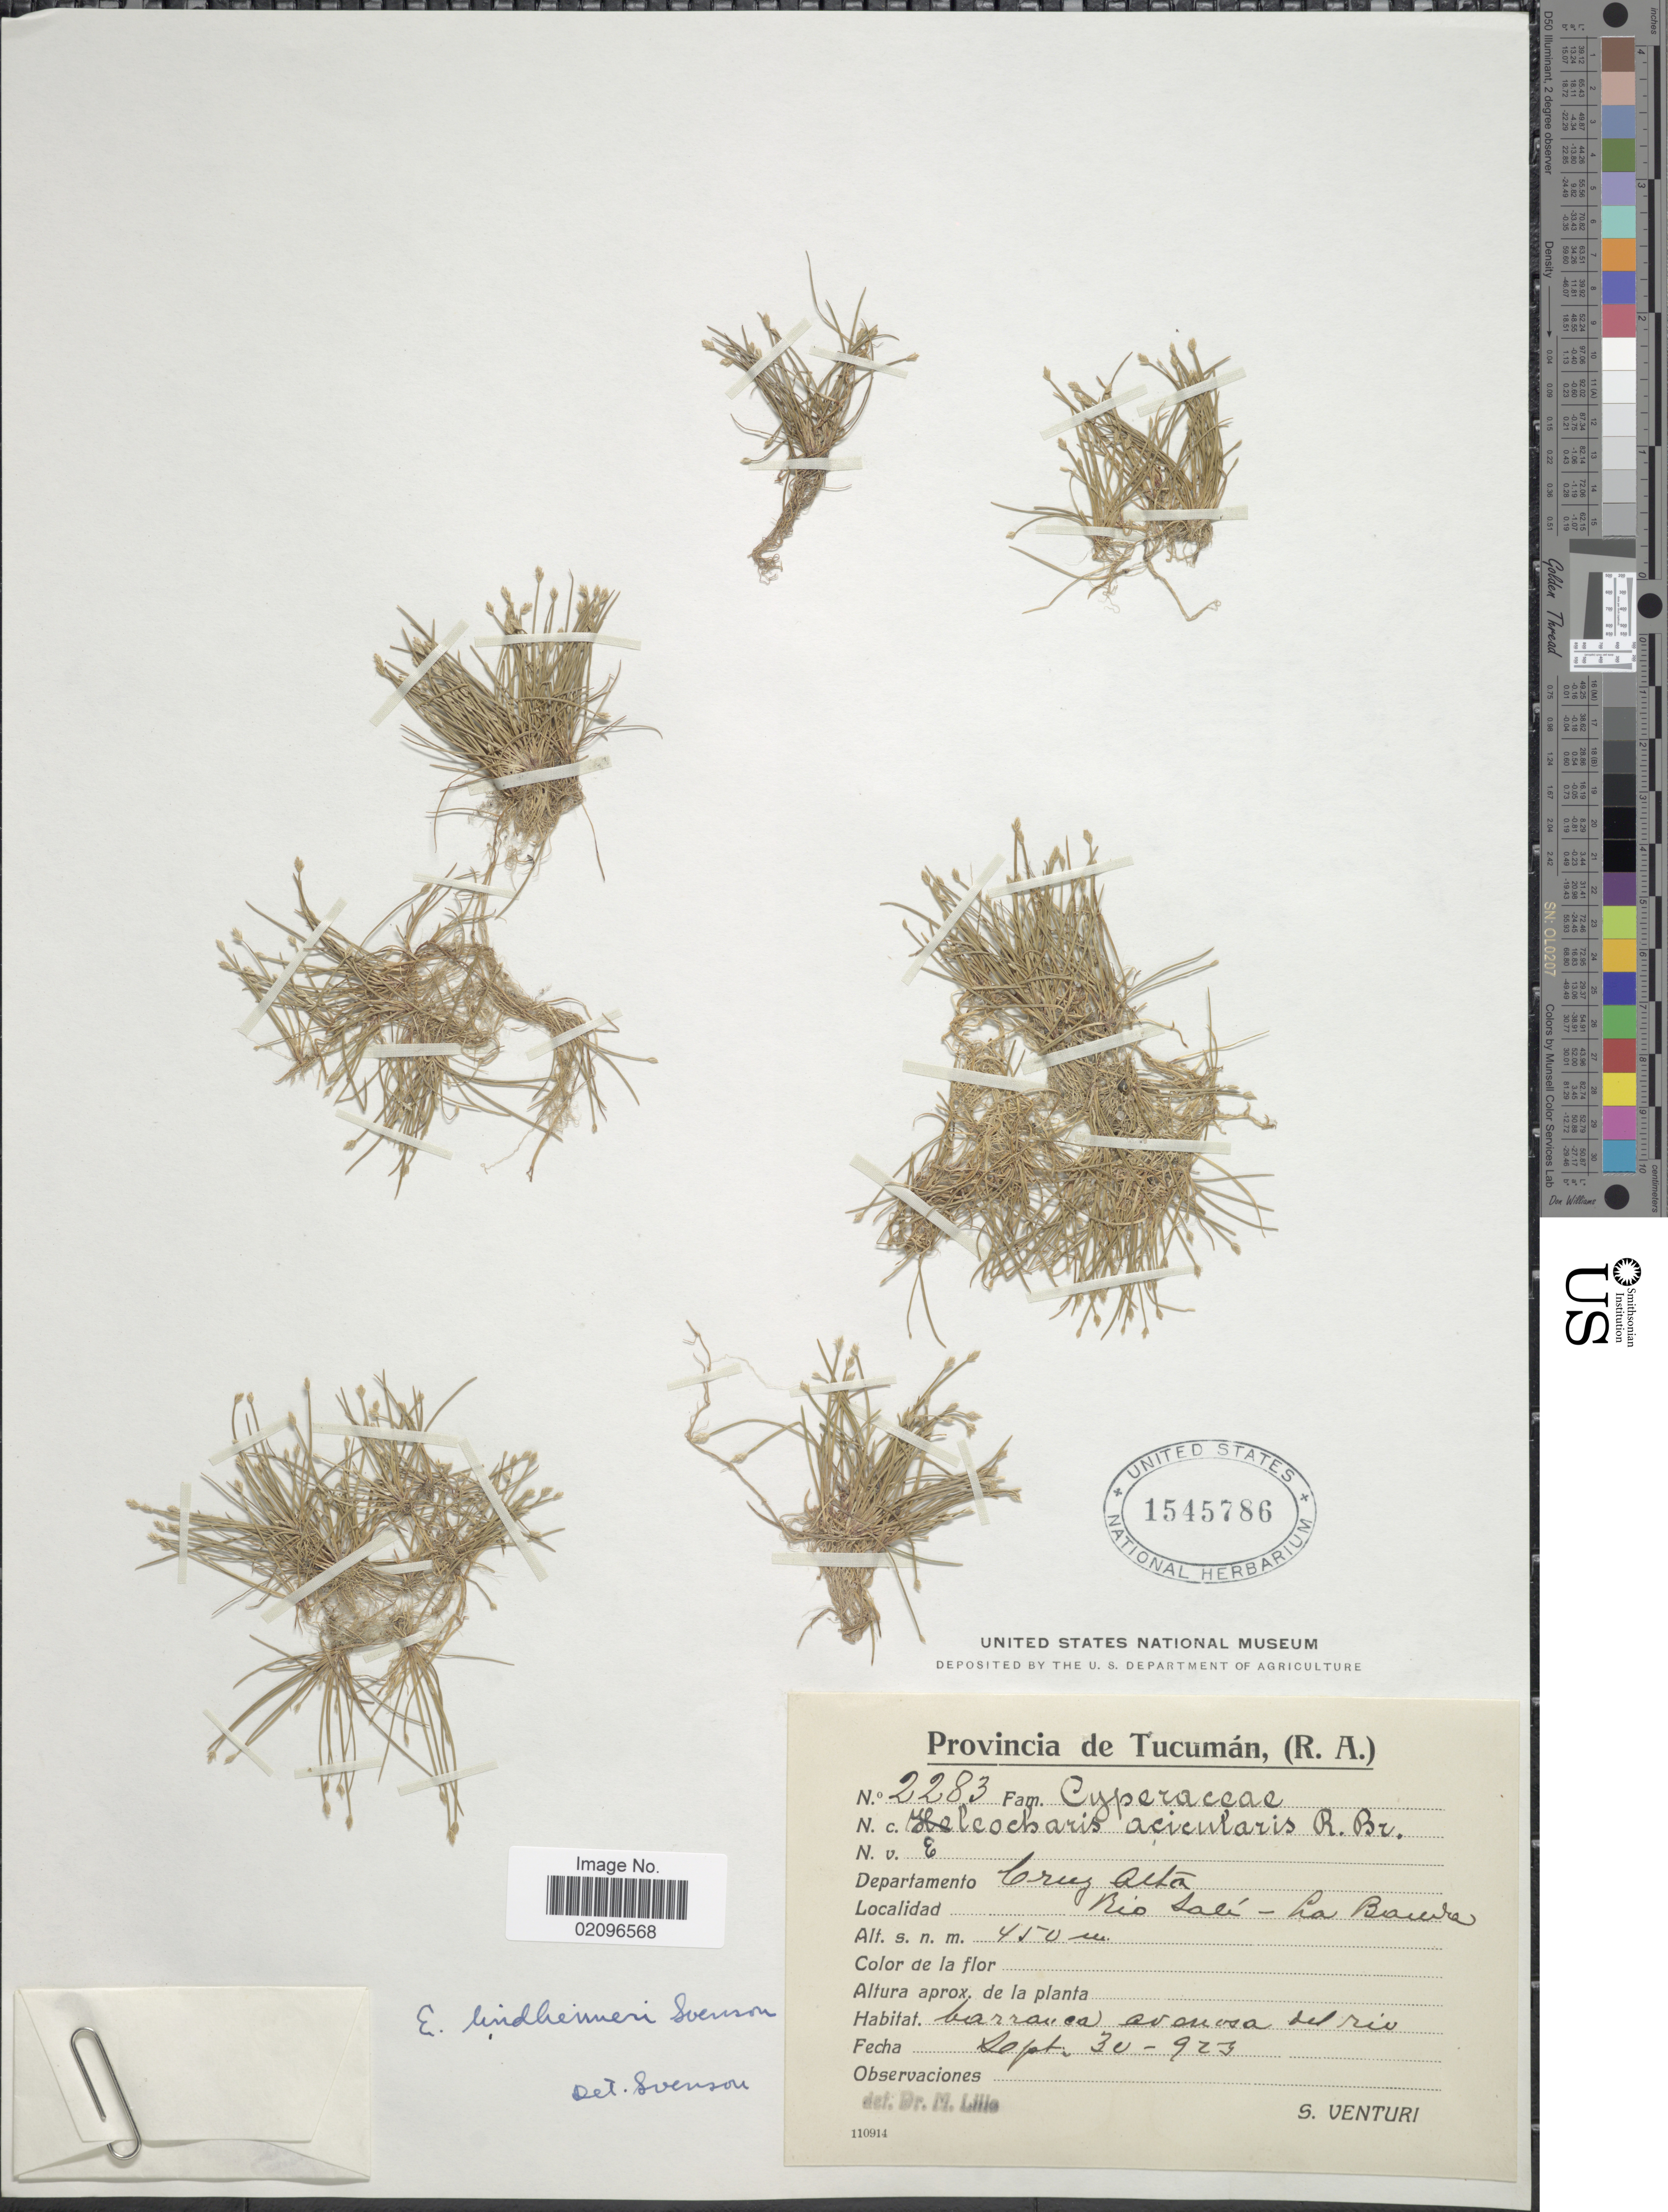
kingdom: Plantae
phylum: Tracheophyta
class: Liliopsida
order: Poales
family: Cyperaceae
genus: Eleocharis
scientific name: Eleocharis exigua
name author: (Kunth) Roem. & Schult.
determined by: Strong, Mark T., (BOT), Smithsonian Institution - National Museum of Natural History (UNITED STATES)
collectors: S. Venturi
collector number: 2283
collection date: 1923-09-30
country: Argentina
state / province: Tucuman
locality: (R.A.) Departamento Cruz Alta. Rio Sali - La Banda.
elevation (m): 450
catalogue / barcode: US 1545786